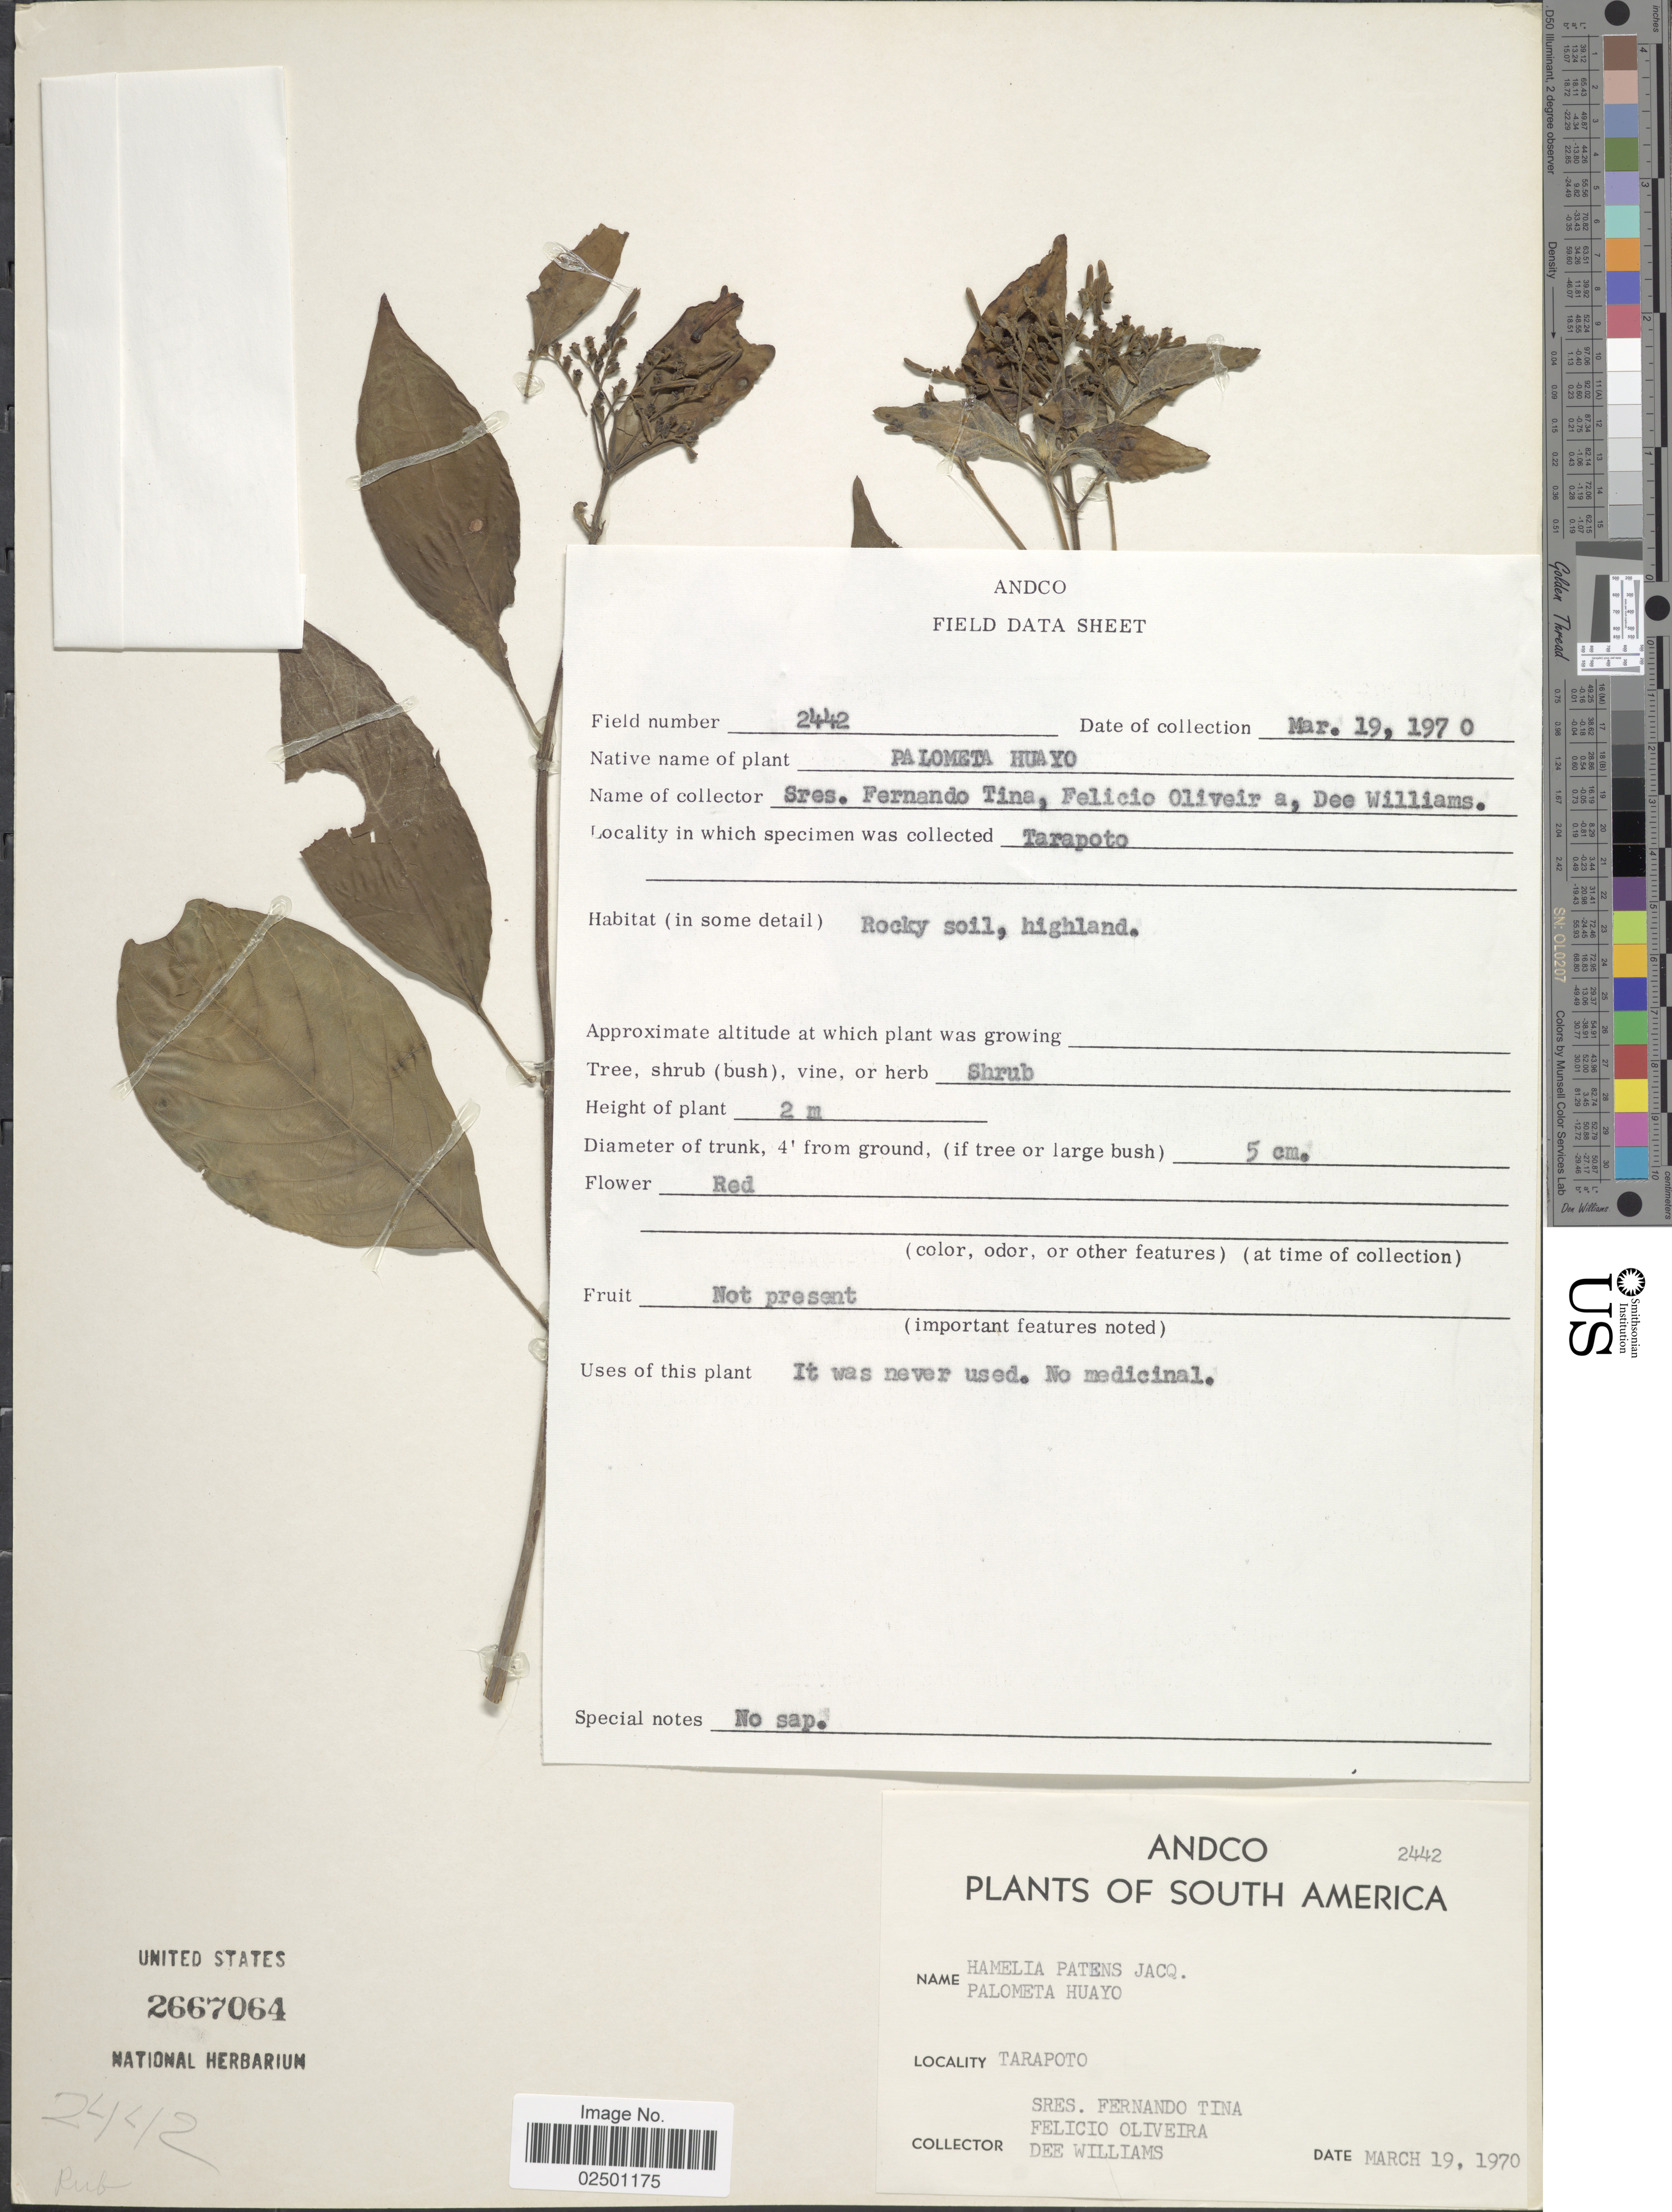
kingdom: Plantae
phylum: Tracheophyta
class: Magnoliopsida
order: Gentianales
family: Rubiaceae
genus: Hamelia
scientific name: Hamelia patens var. patens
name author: Jacq.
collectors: F. Tina, F. Oliveira & D. Williams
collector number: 2442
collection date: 1970-03-19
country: Peru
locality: Tarapoto.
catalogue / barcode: US 2667064